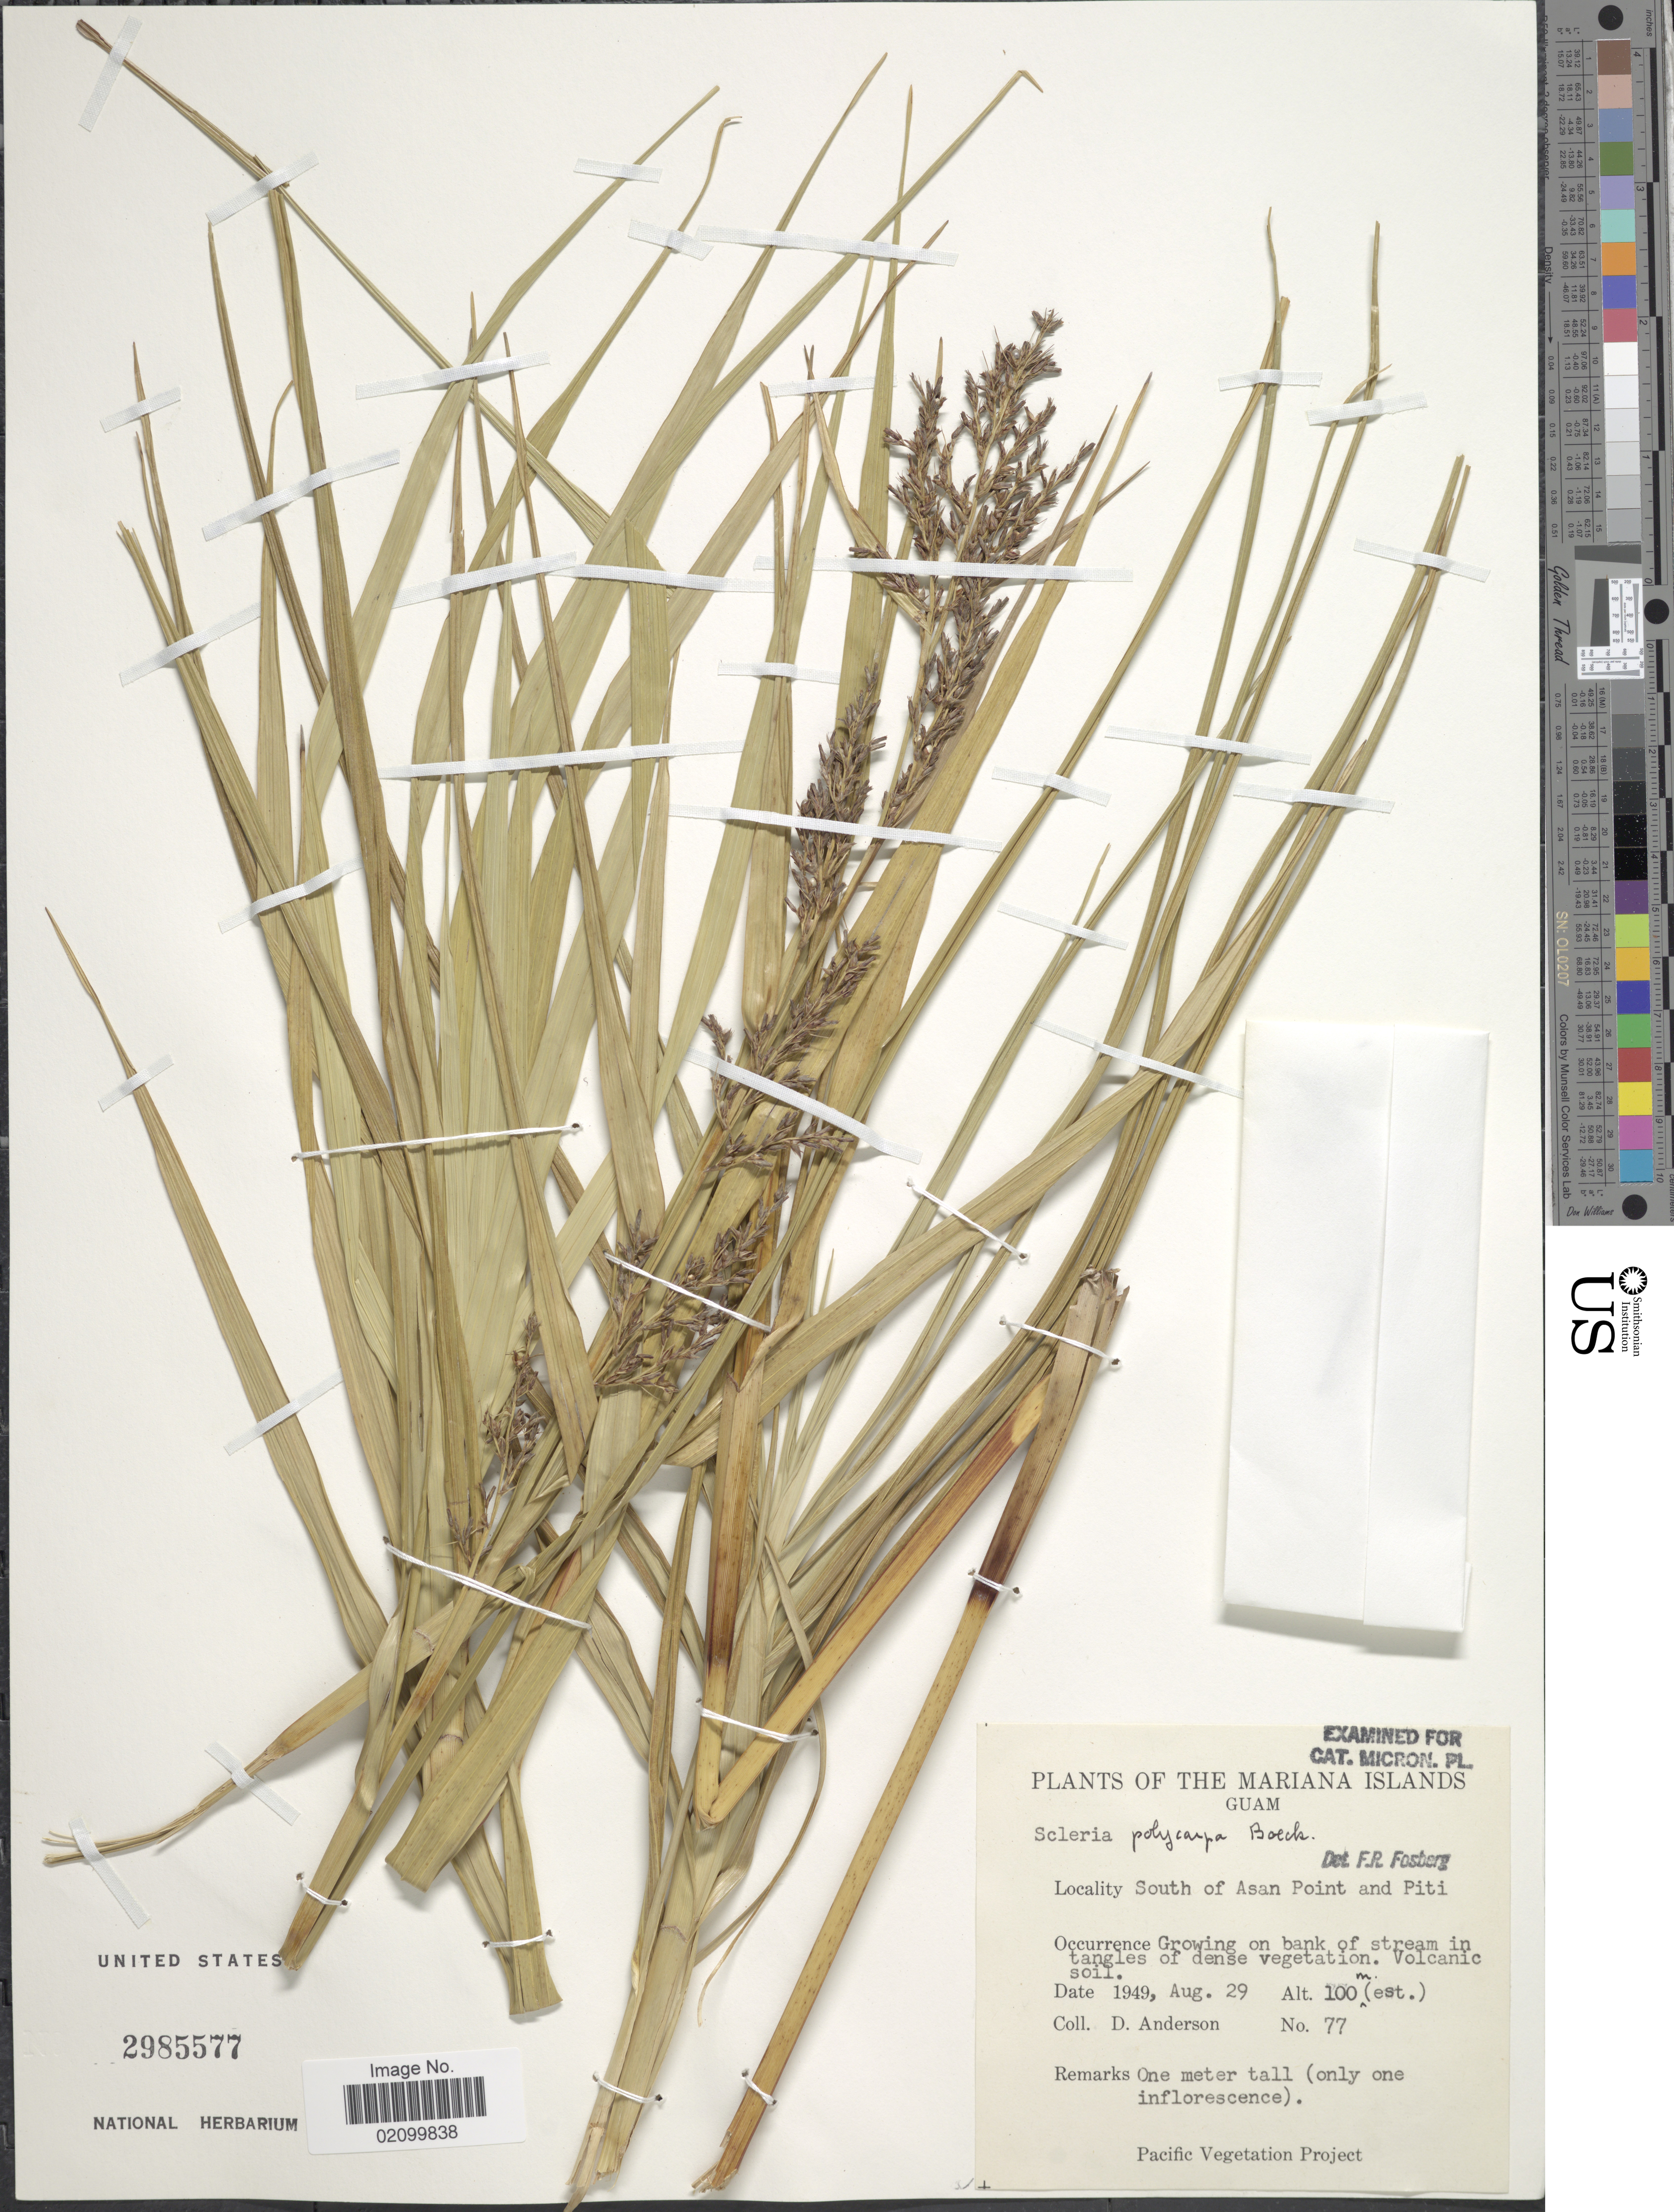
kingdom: Plantae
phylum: Tracheophyta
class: Liliopsida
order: Poales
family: Cyperaceae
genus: Scleria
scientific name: Scleria polycarpa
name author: Boeckeler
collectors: D. Anderson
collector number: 77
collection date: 1949-08-29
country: Guam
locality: Mariana Islands. Guam, South of Asan Point and Piti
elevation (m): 100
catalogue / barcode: US 2985577